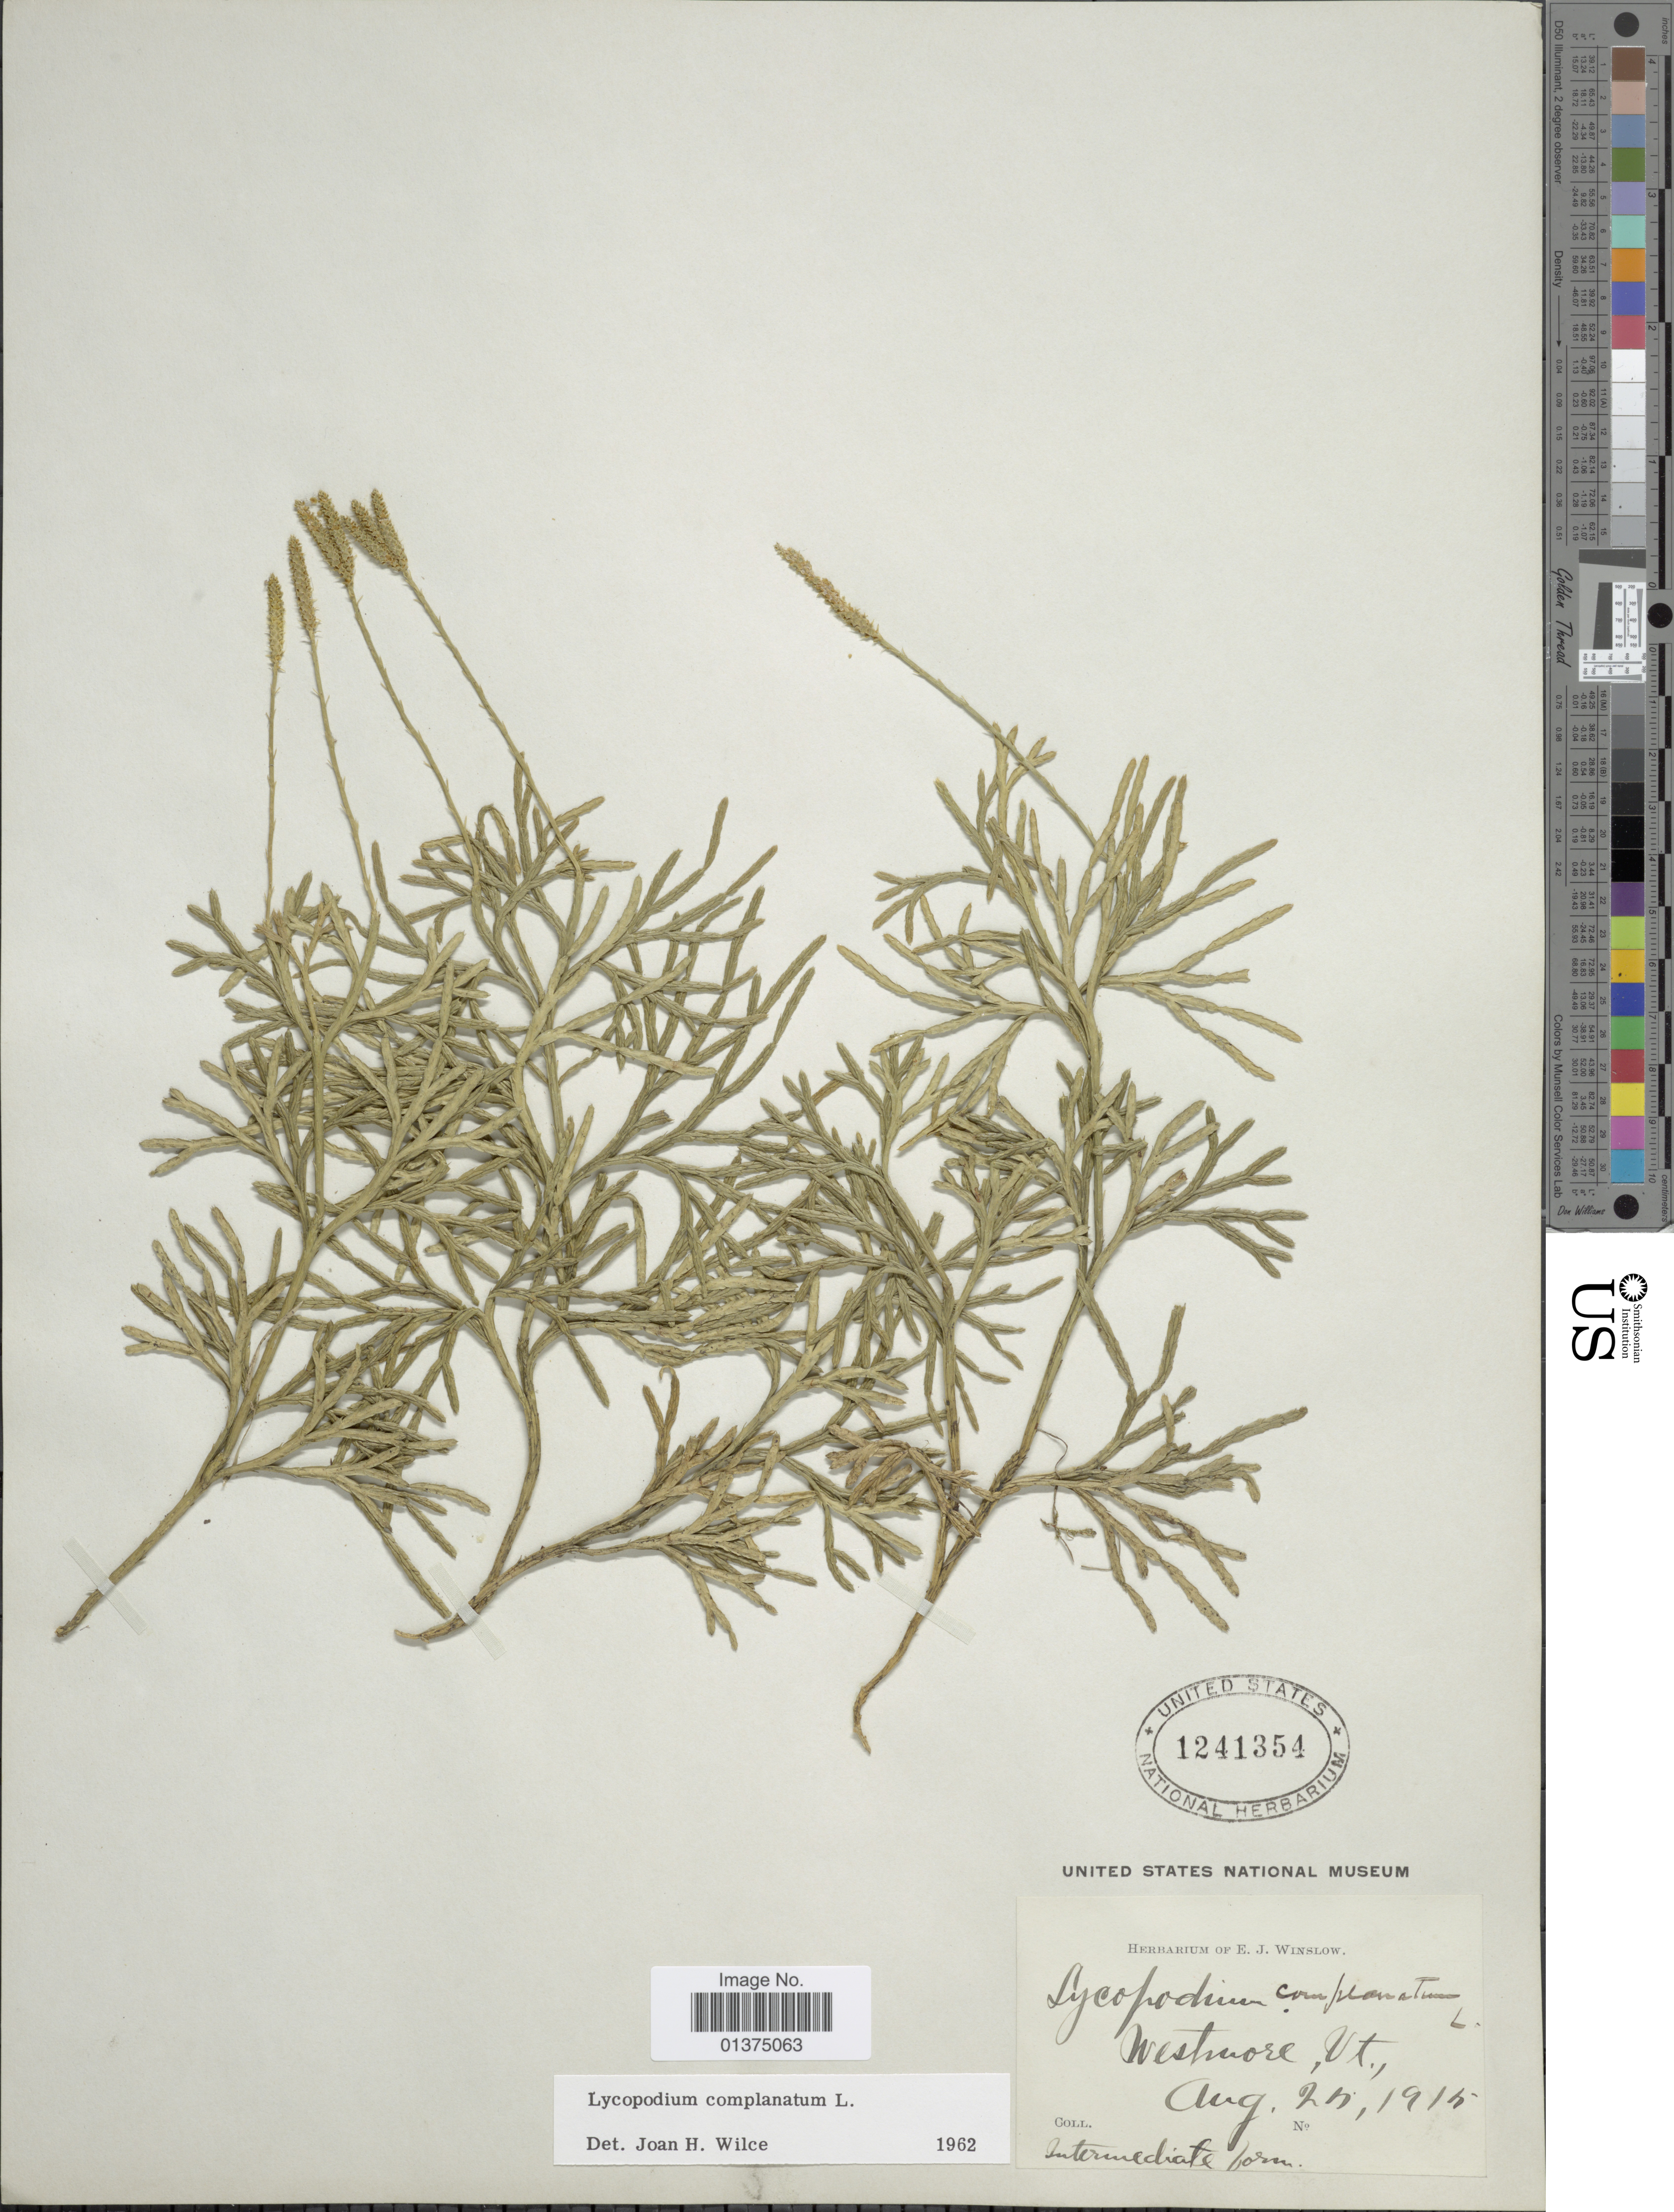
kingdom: Plantae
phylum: Tracheophyta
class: Lycopodiopsida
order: Lycopodiales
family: Lycopodiaceae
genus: Diphasiastrum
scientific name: Diphasiastrum complanatum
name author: (L.) Holub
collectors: E. Winslow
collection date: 1915-08-25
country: United States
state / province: Vermont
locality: Westmore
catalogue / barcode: US 1241354